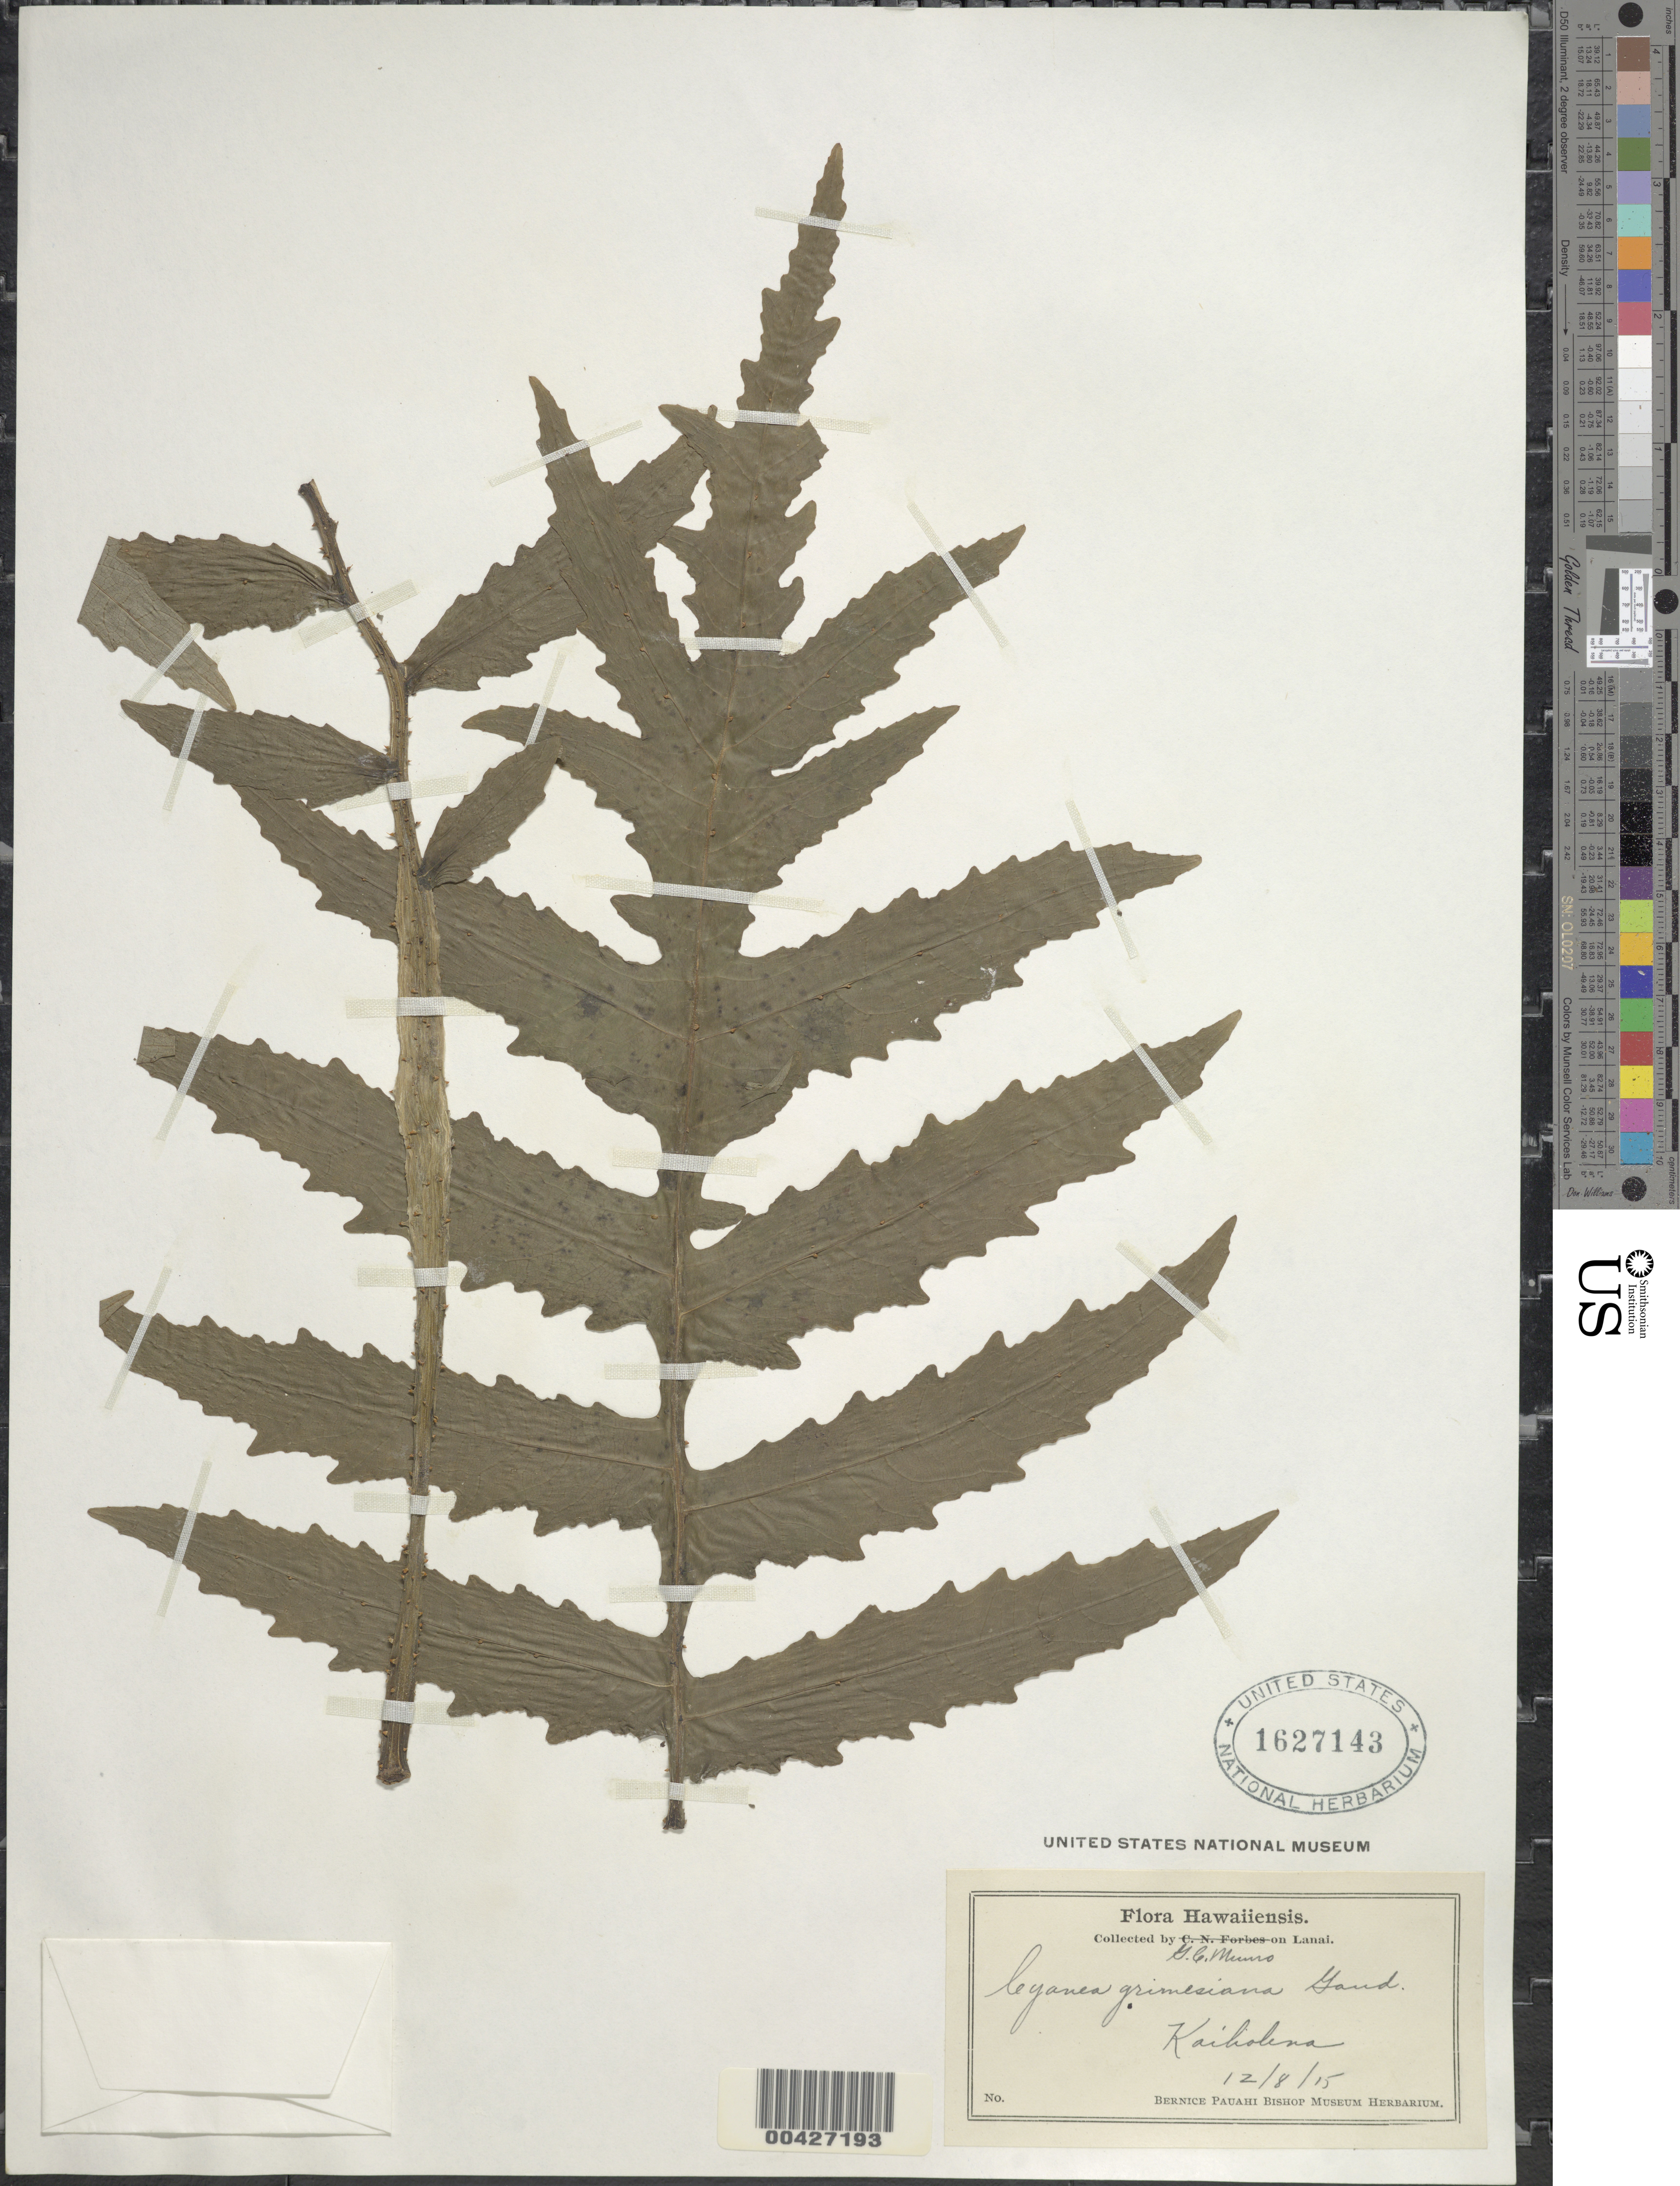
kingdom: Plantae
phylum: Tracheophyta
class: Magnoliopsida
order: Asterales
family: Campanulaceae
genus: Cyanea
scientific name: Cyanea grimesiana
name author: Gaudich.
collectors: G. C. Munro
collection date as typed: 8 Dec 1915 or 12 Aug 1915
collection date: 1915-08-12 or 1915-12-08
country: United States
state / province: Hawaii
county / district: Maui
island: Lana'i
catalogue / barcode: US 1627143